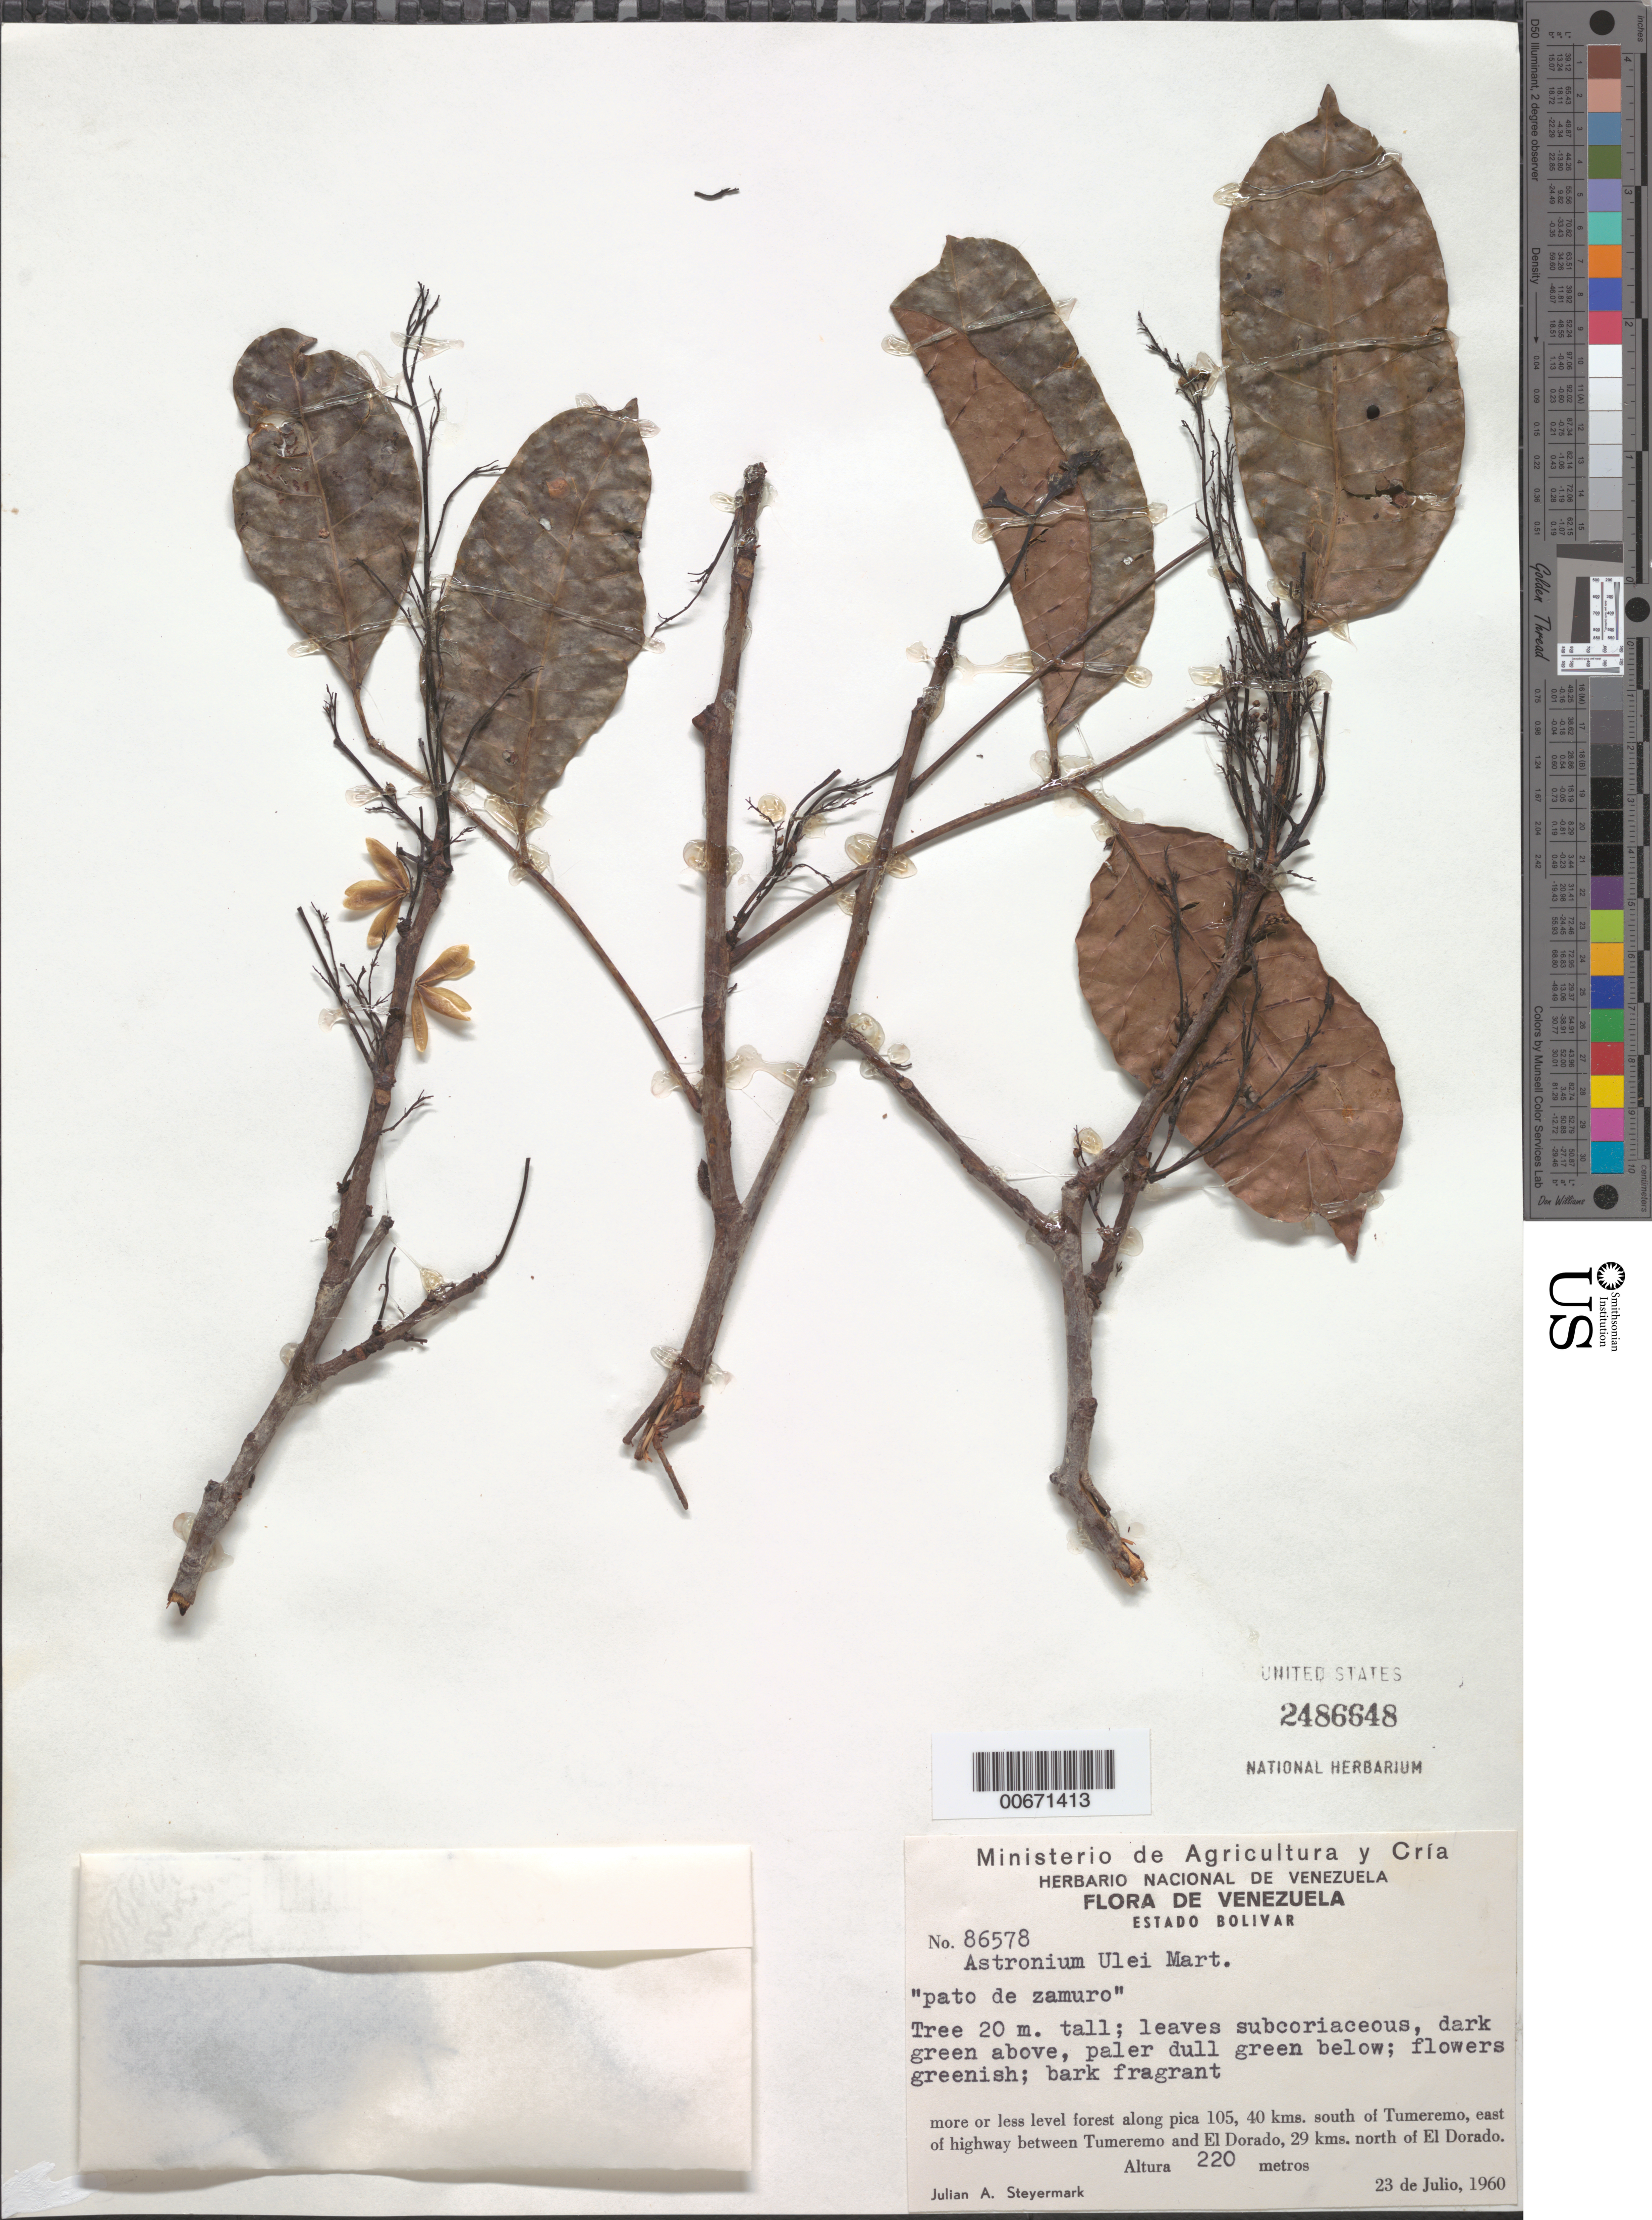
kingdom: Plantae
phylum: Tracheophyta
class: Magnoliopsida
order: Sapindales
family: Anacardiaceae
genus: Astronium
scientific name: Astronium ulei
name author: Mattick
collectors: J. Steyermark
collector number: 86578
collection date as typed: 23-Jul-60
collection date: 1960-07-23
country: Venezuela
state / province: Bolívar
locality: Pica 105, 40 km S of Tumeremo, E of highway, between Tumeremo and el Dorado, 29 km N of El Dorado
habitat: Level forest along pica 105, 29 km. north of El Dorado.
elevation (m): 220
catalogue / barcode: US 2486648